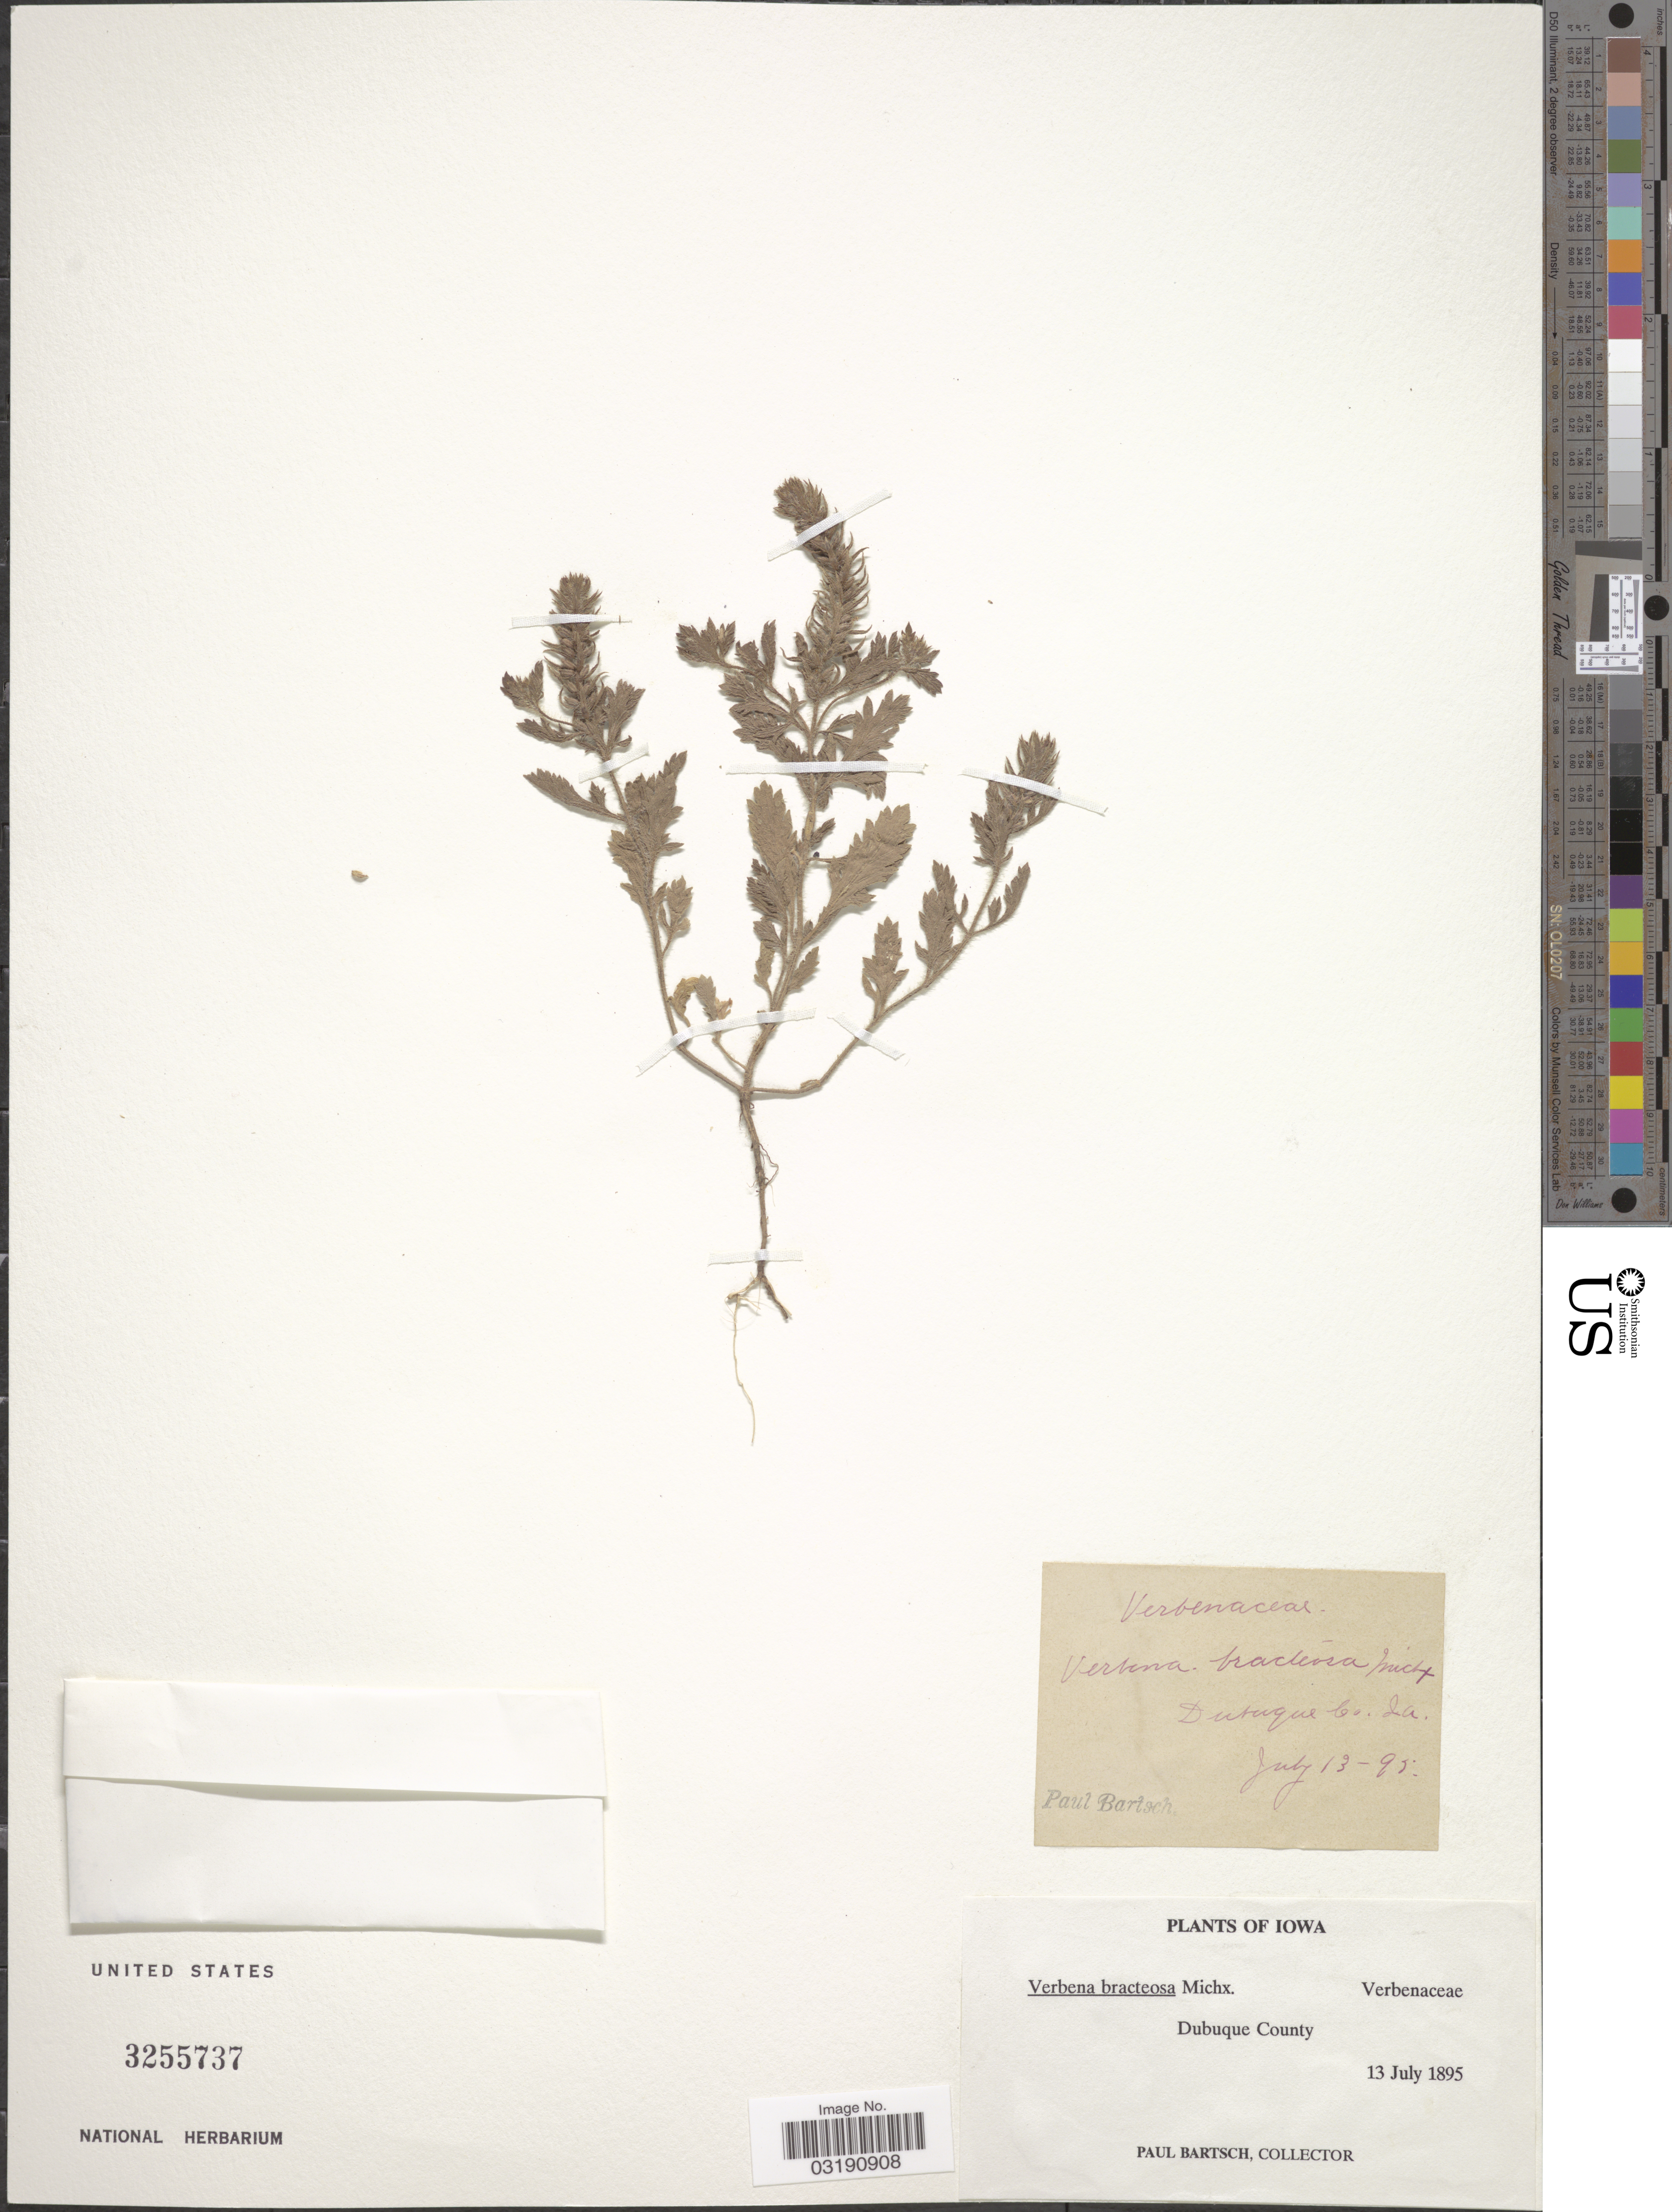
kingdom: Plantae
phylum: Tracheophyta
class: Magnoliopsida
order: Lamiales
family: Verbenaceae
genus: Verbena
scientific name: Verbena bracteata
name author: Cav. ex Lag. & Rodr.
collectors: P. Bartsch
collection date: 1895-07-13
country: United States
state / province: Iowa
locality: Dubuque County.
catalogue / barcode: US 3255737